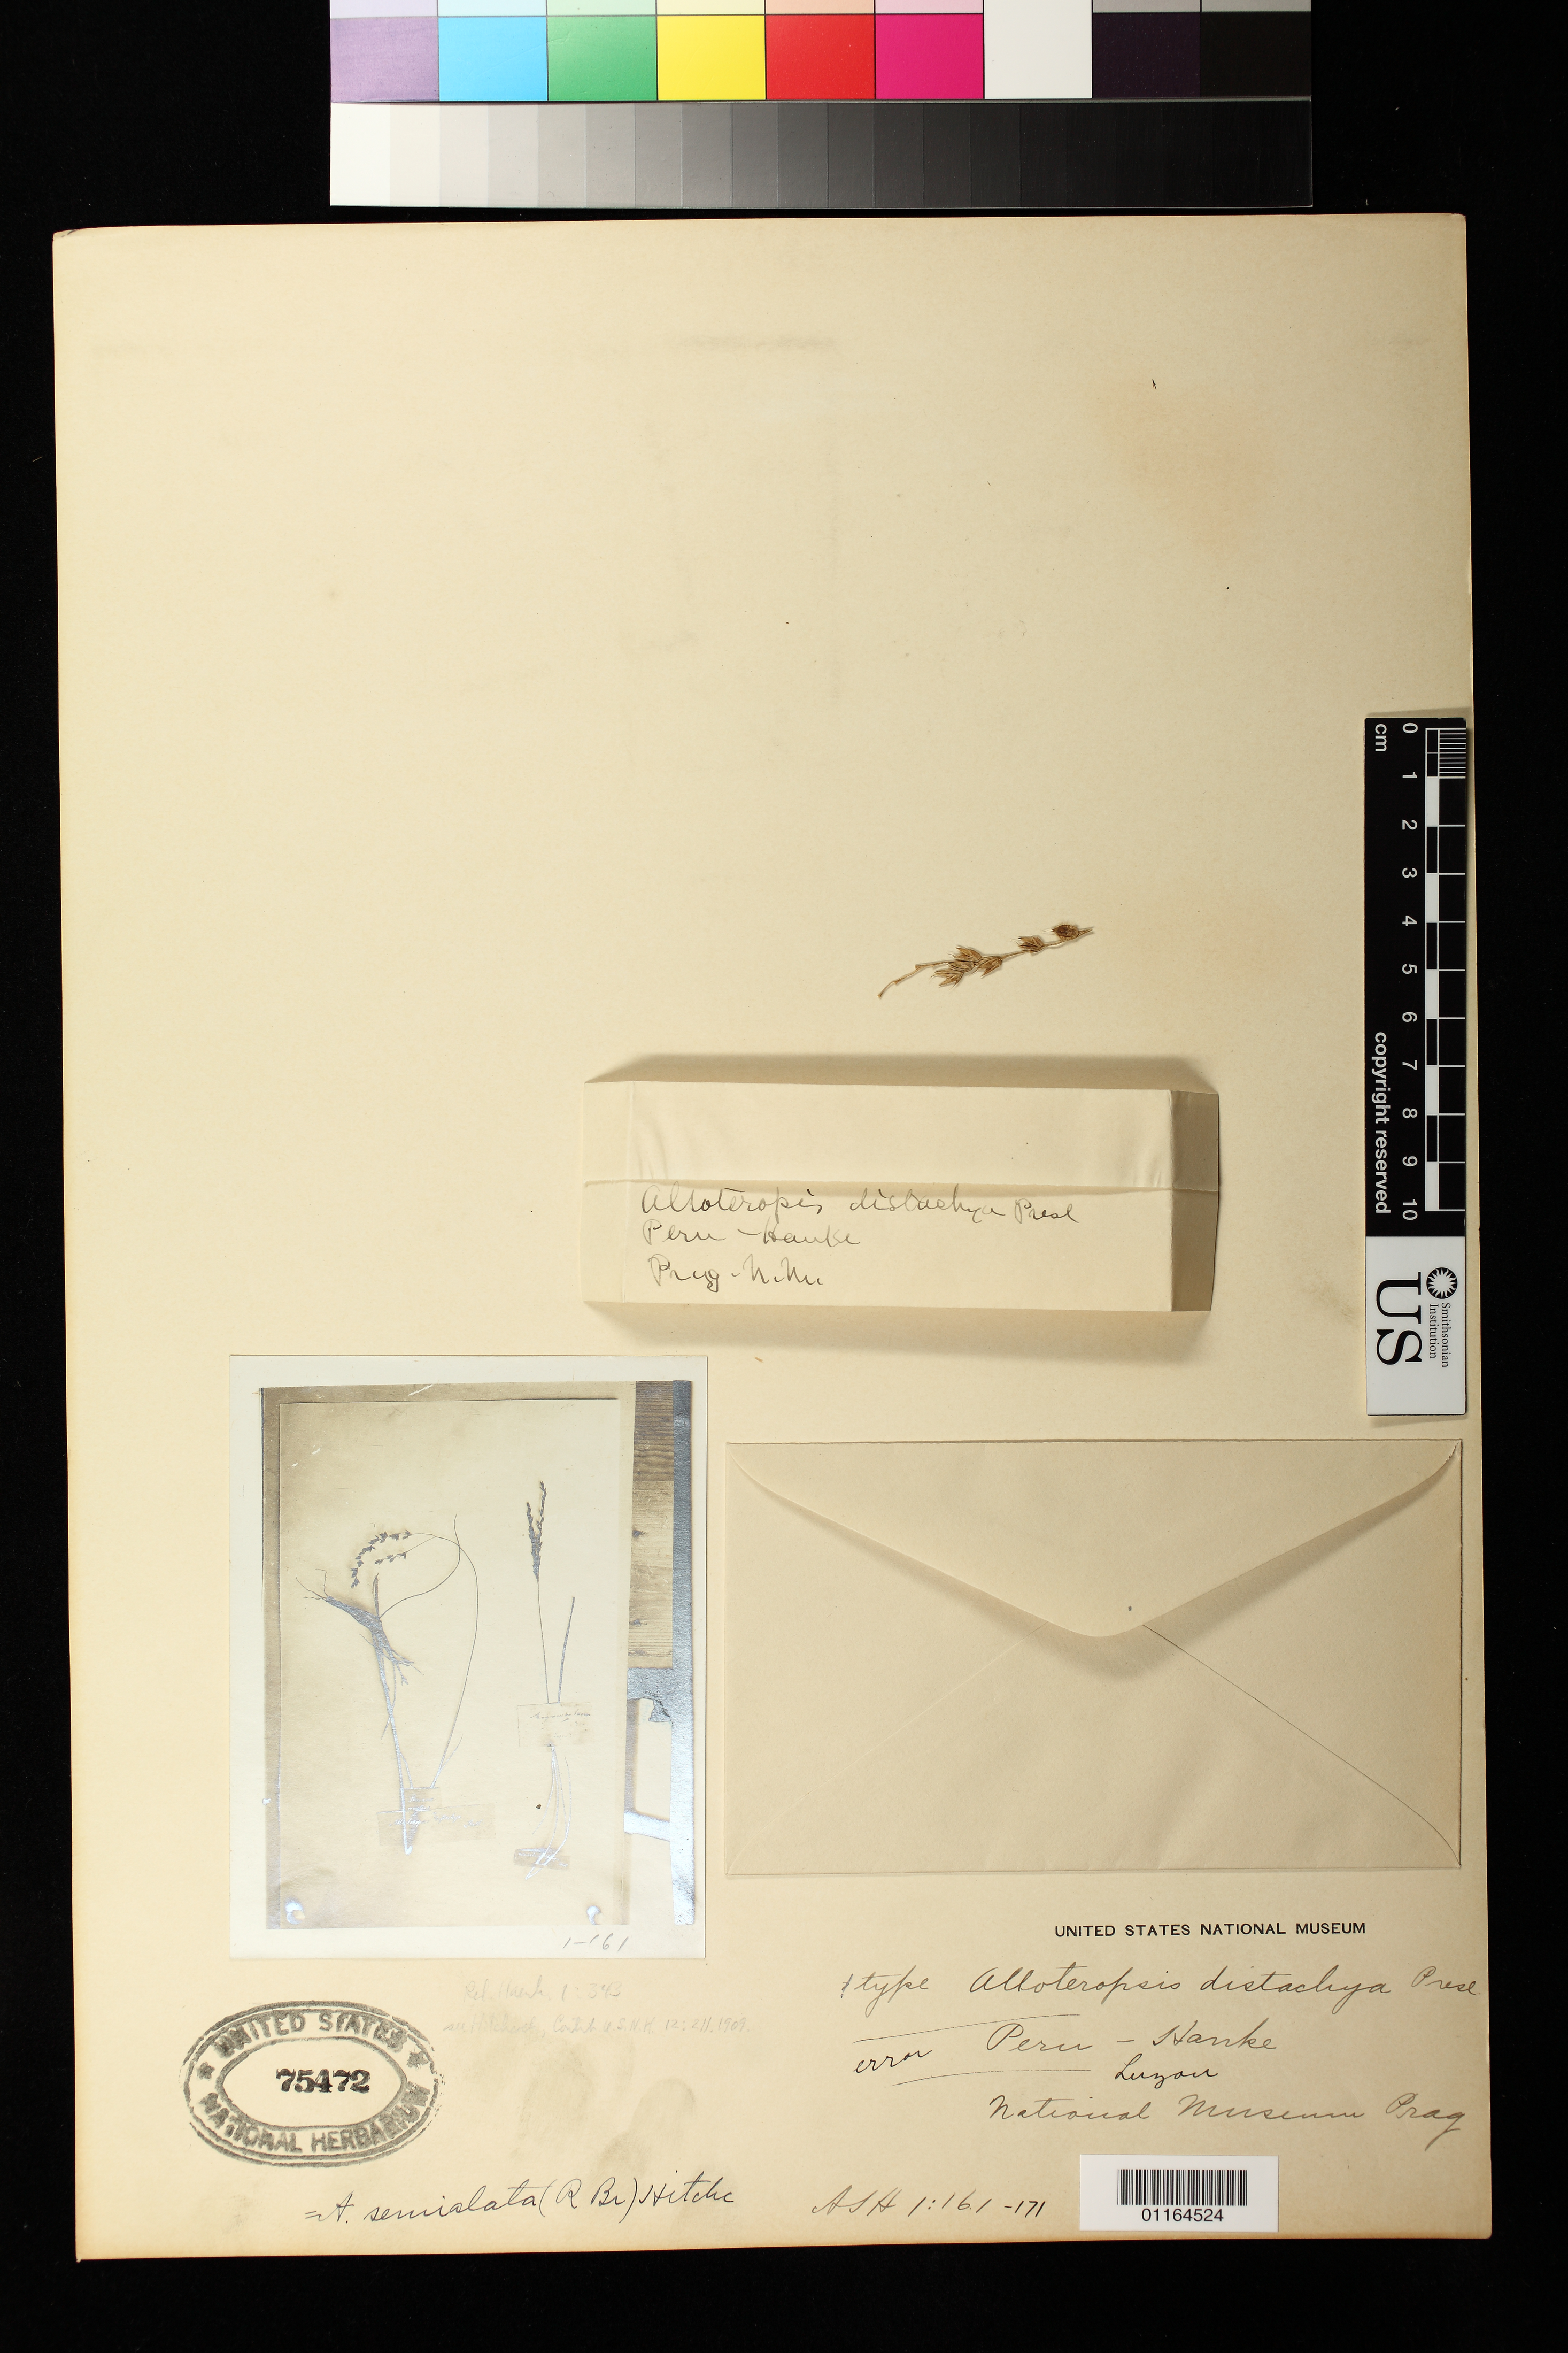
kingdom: Plantae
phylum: Tracheophyta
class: Liliopsida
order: Poales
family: Poaceae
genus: Alloteropsis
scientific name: Alloteropsis distachya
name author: J. Presl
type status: Type Fragment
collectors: T. P. X. Haenke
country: Philippines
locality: Luzon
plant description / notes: Locality erroneously cited in protologue as "Hab. ad Monte-Rey in California". On sheet, "Peru"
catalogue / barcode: US 75472